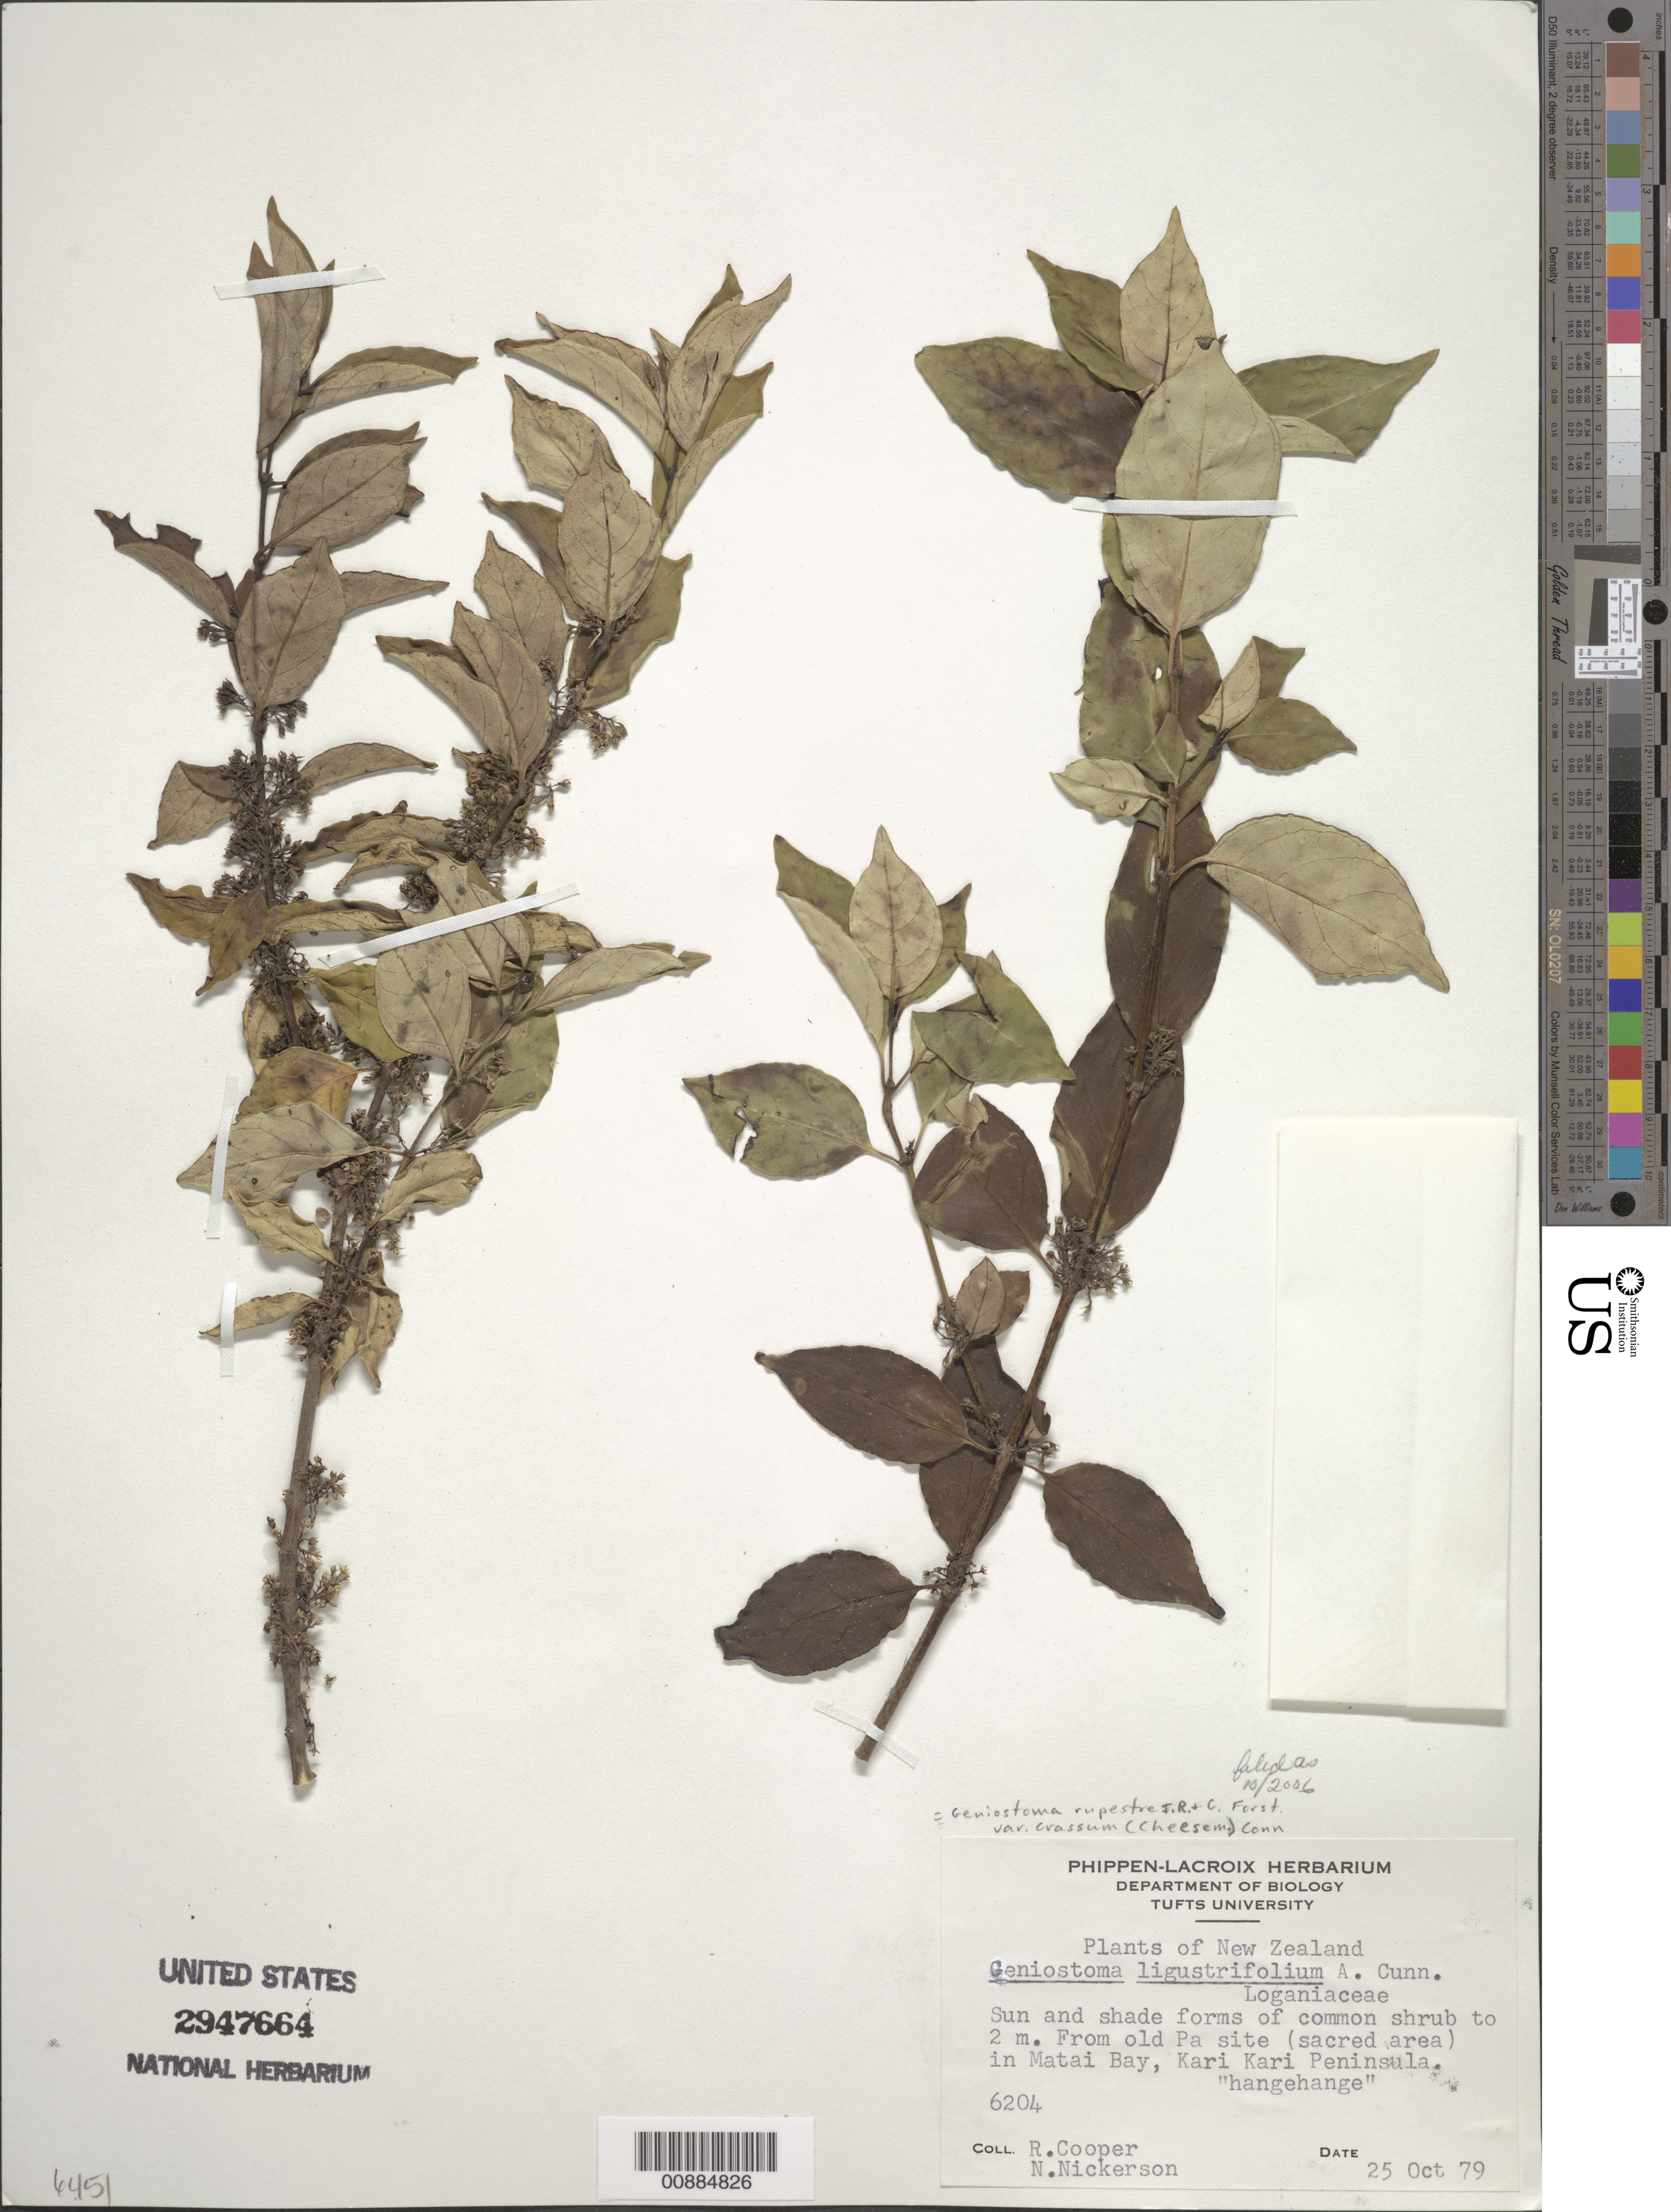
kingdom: Plantae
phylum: Tracheophyta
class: Magnoliopsida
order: Gentianales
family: Loganiaceae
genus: Geniostoma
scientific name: Geniostoma rupestre var. crassum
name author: J.R. Forst. & G. Forst.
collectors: R. Cooper & N. Nickerson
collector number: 6204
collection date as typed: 25 Oct 1979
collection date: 1979-10-25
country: New Zealand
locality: From old Pa site (sacred area) Matai Bay, Kari Kari Peninsula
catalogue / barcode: US 2947664